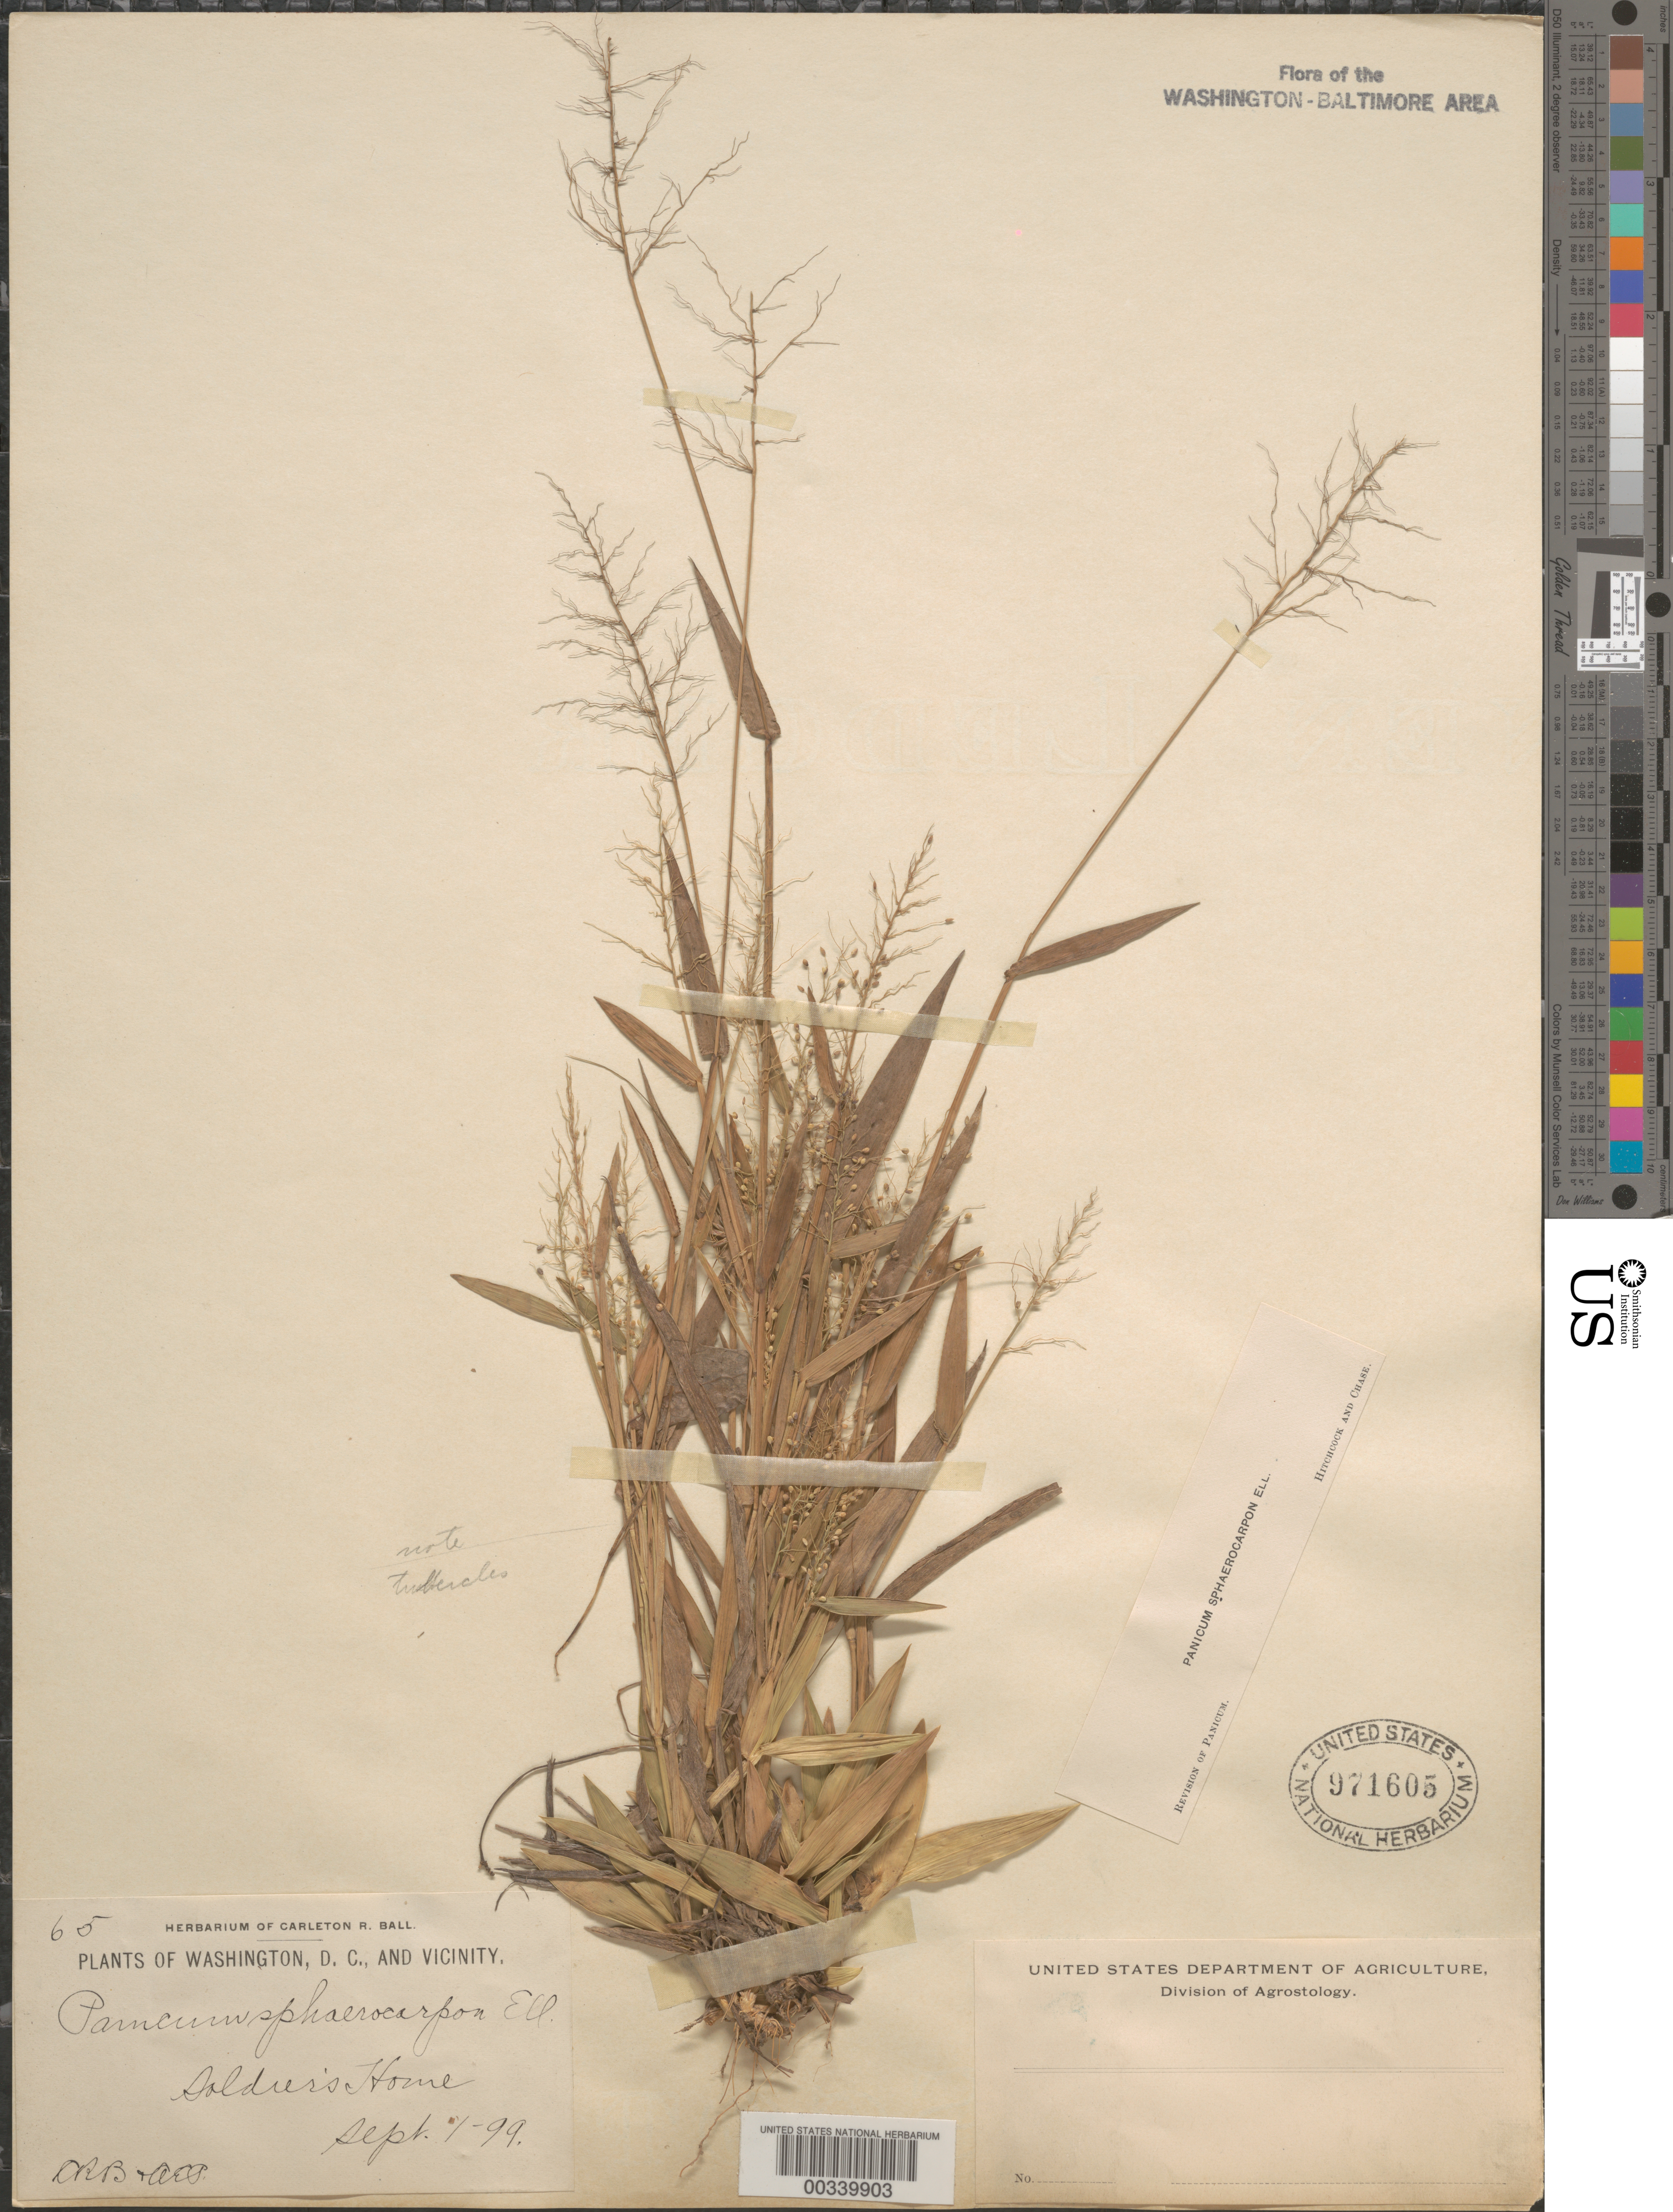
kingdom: Plantae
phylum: Tracheophyta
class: Liliopsida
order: Poales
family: Poaceae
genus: Dichanthelium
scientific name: Dichanthelium sphaerocarpon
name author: (Elliott) Gould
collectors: C. R. Ball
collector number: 65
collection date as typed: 01 Sep 1899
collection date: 1899-09-01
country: United States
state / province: District of Columbia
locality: Soldiers Home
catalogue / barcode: US 971605